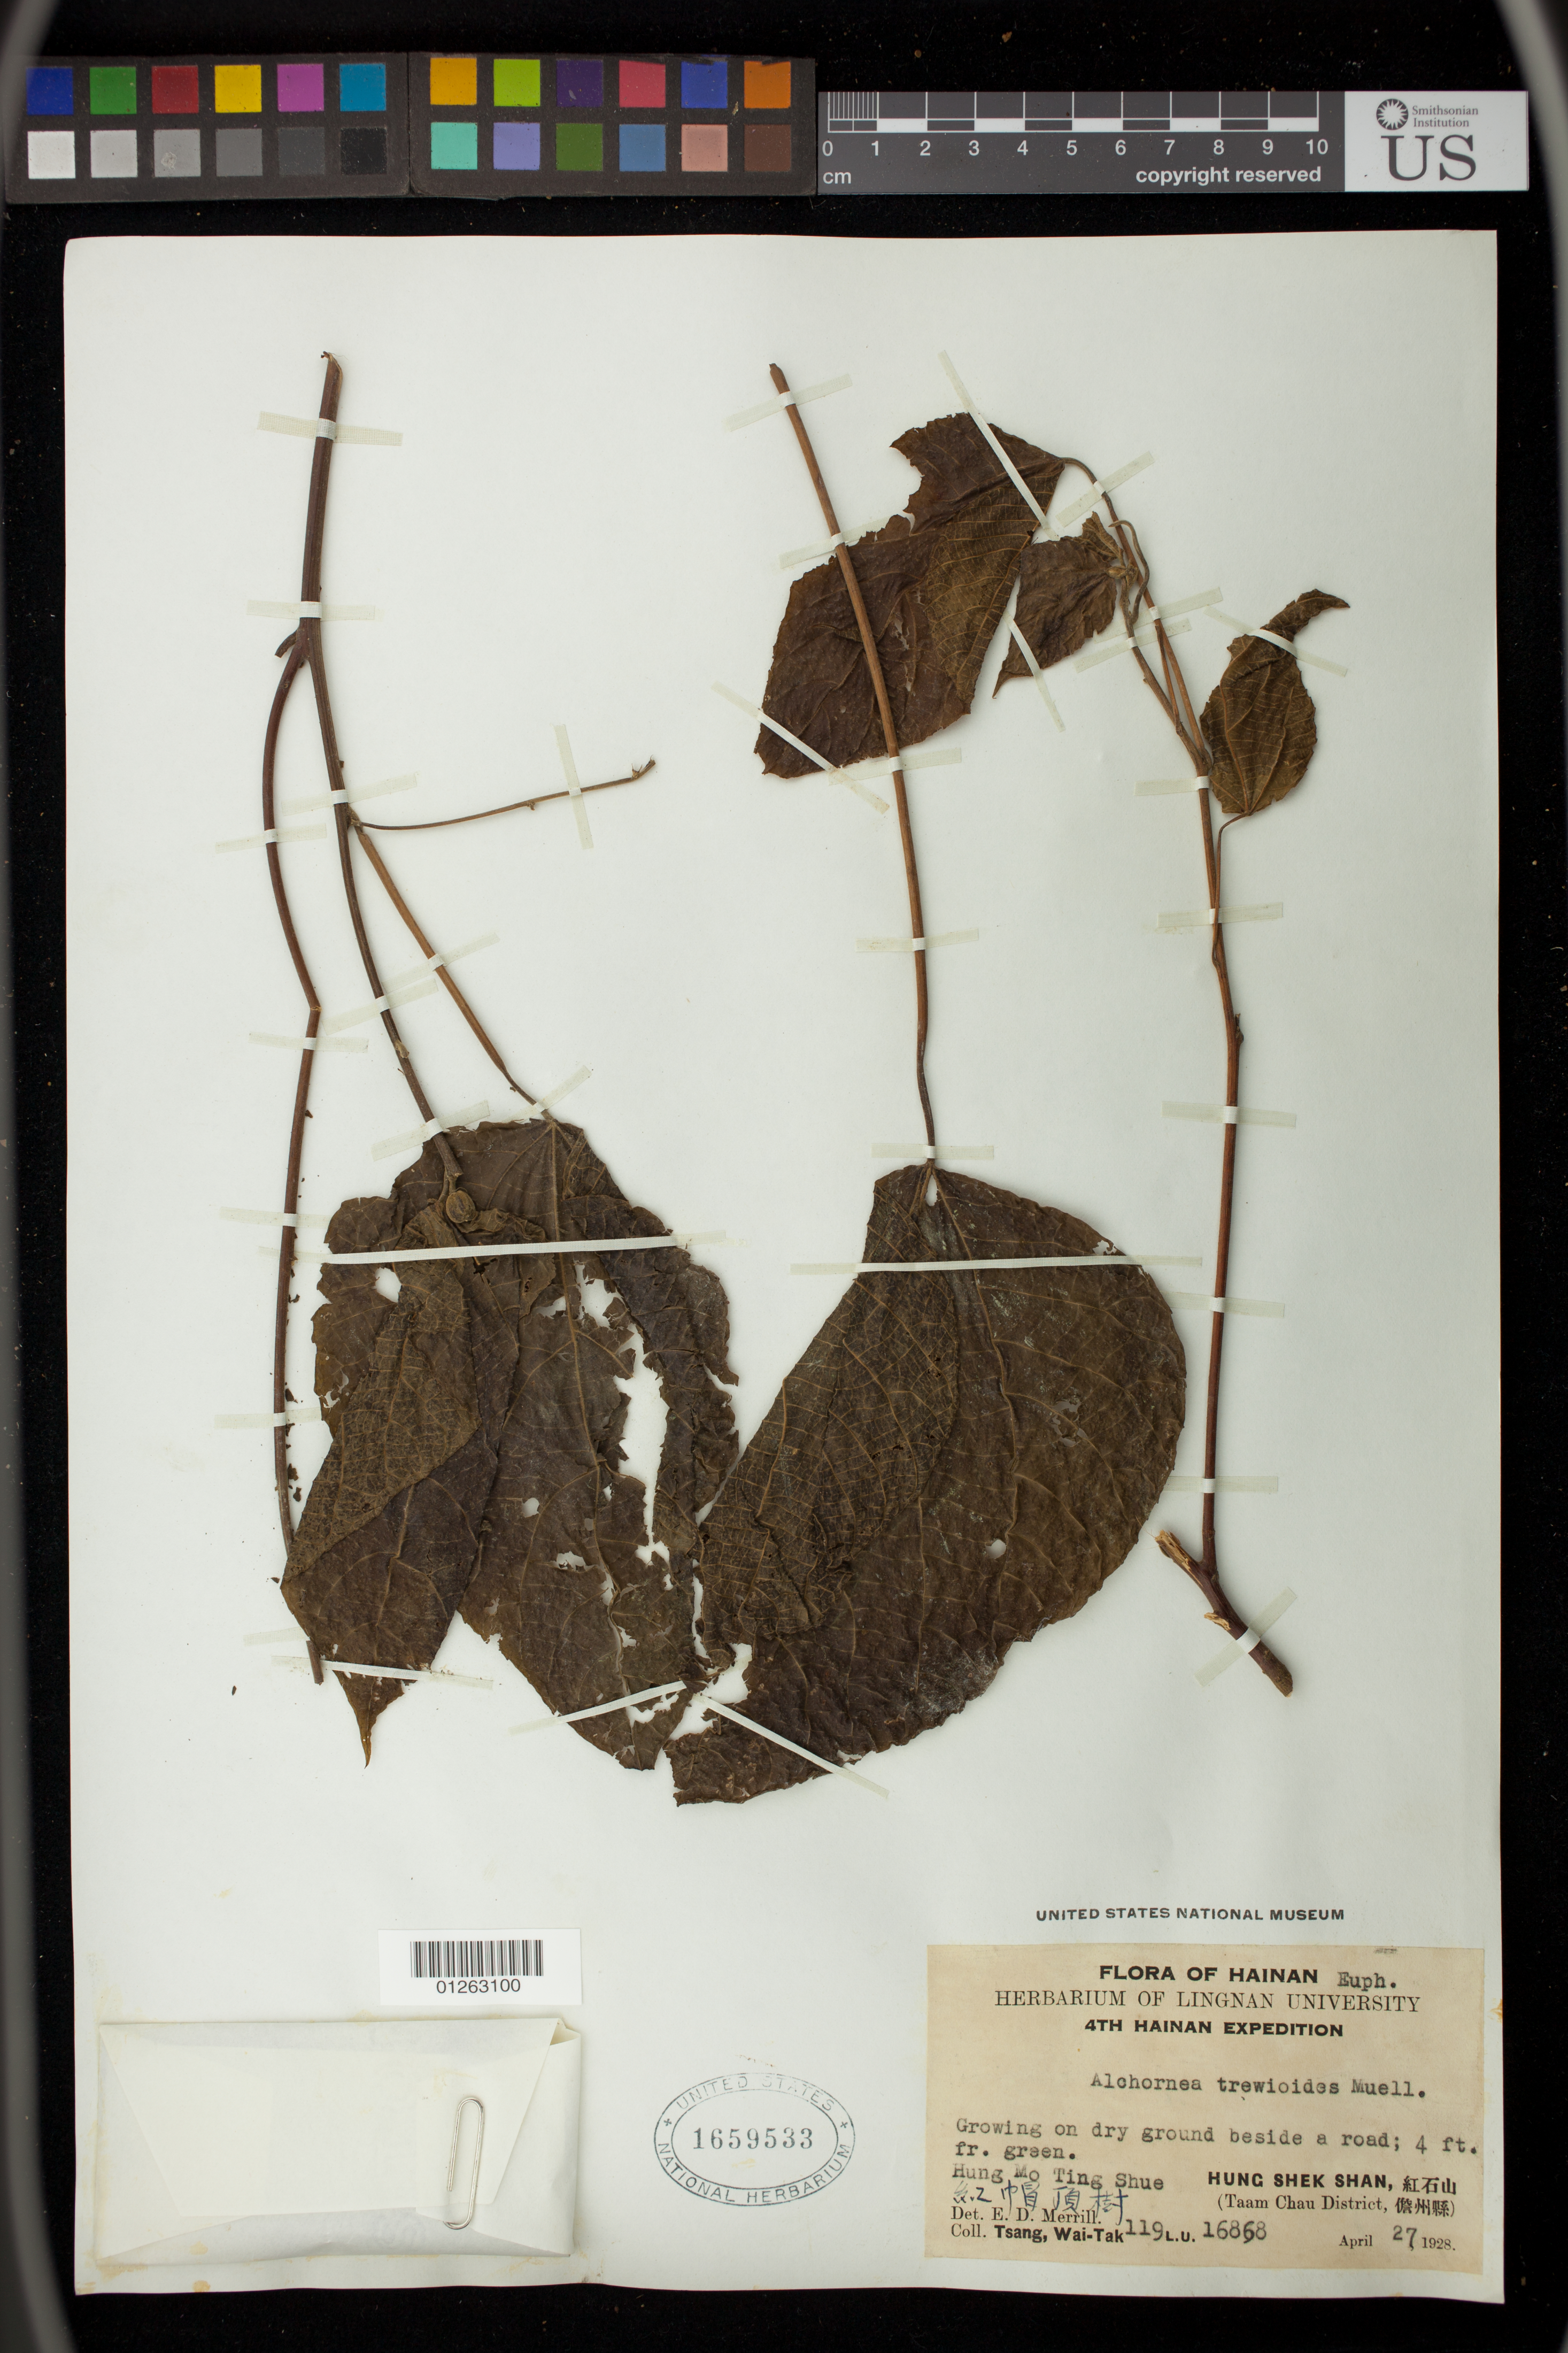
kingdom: Plantae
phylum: Tracheophyta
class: Magnoliopsida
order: Malpighiales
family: Euphorbiaceae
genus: Alchornea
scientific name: Alchornea kelungensis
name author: Hayata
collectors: W. T. Tsang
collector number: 119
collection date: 1928-04-27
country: China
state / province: Hainan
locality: Hung Mo ting Shue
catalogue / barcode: US 1659533